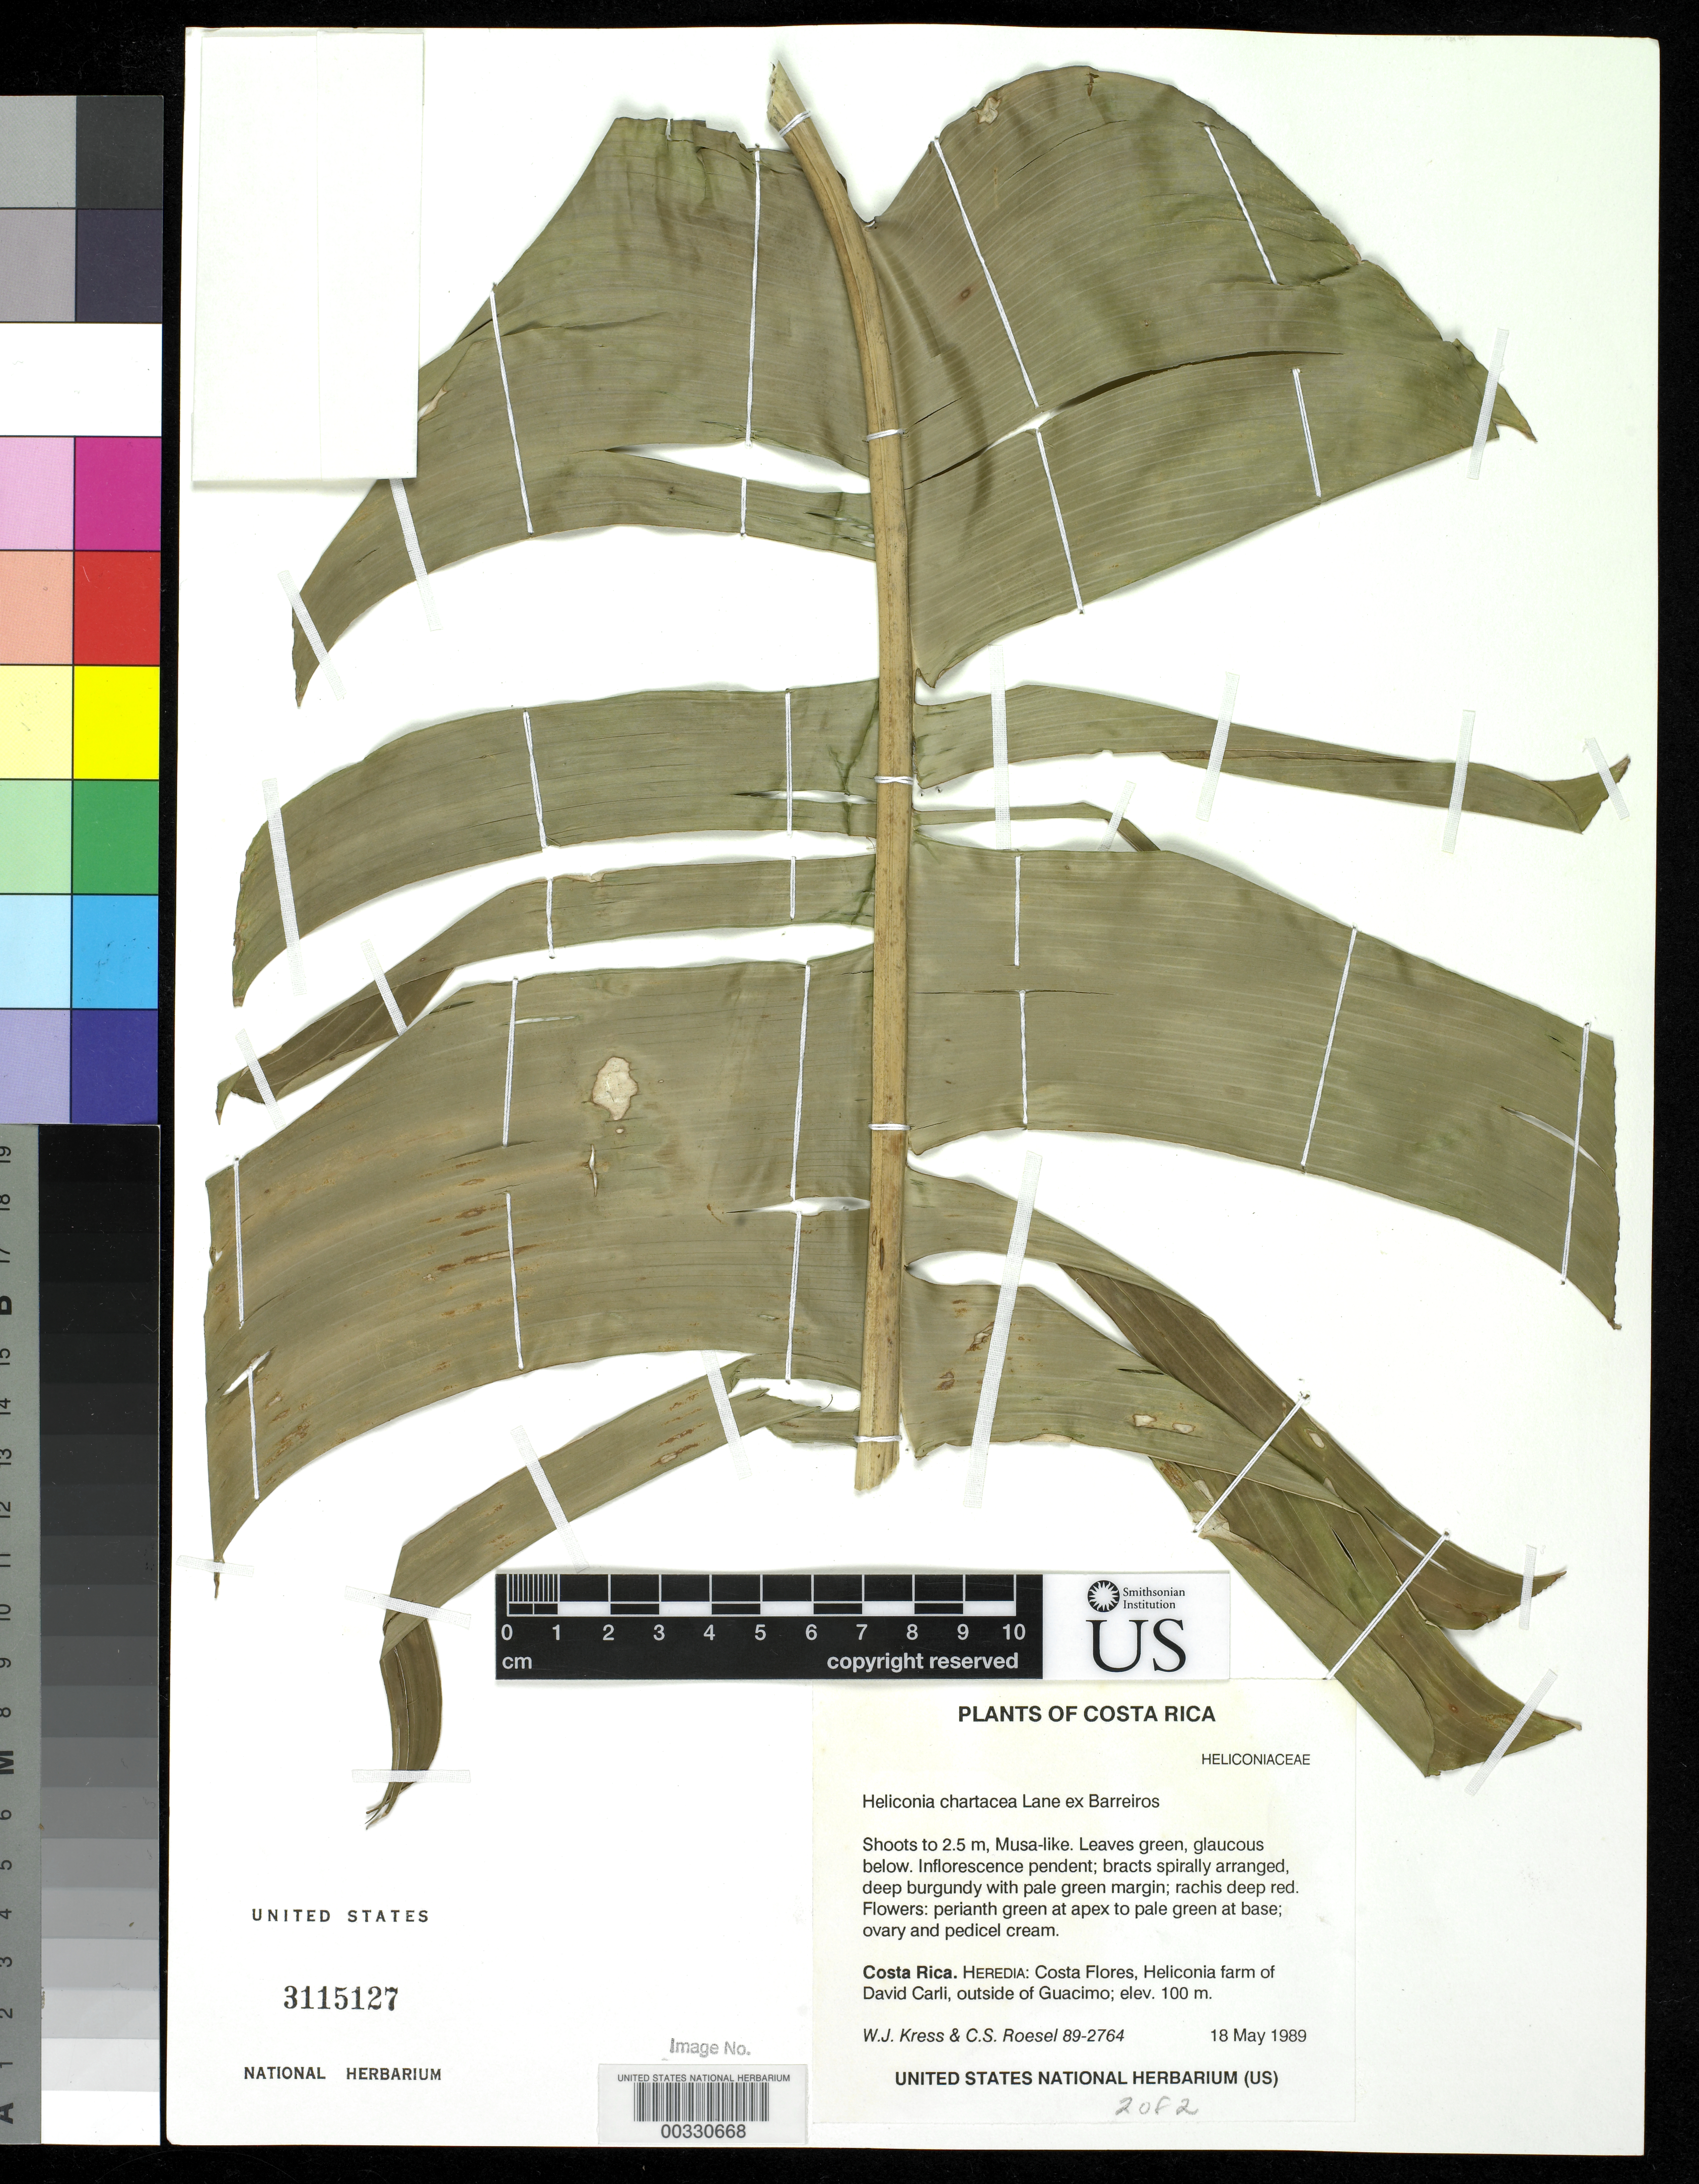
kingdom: Plantae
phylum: Tracheophyta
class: Liliopsida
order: Zingiberales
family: Heliconiaceae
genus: Heliconia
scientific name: Heliconia chartacea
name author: Lane ex Barreiros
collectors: W. J. Kress & C. S. Roesel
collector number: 89-2764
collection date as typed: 18 May 1989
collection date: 1989-05-18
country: Costa Rica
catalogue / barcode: US 3115127